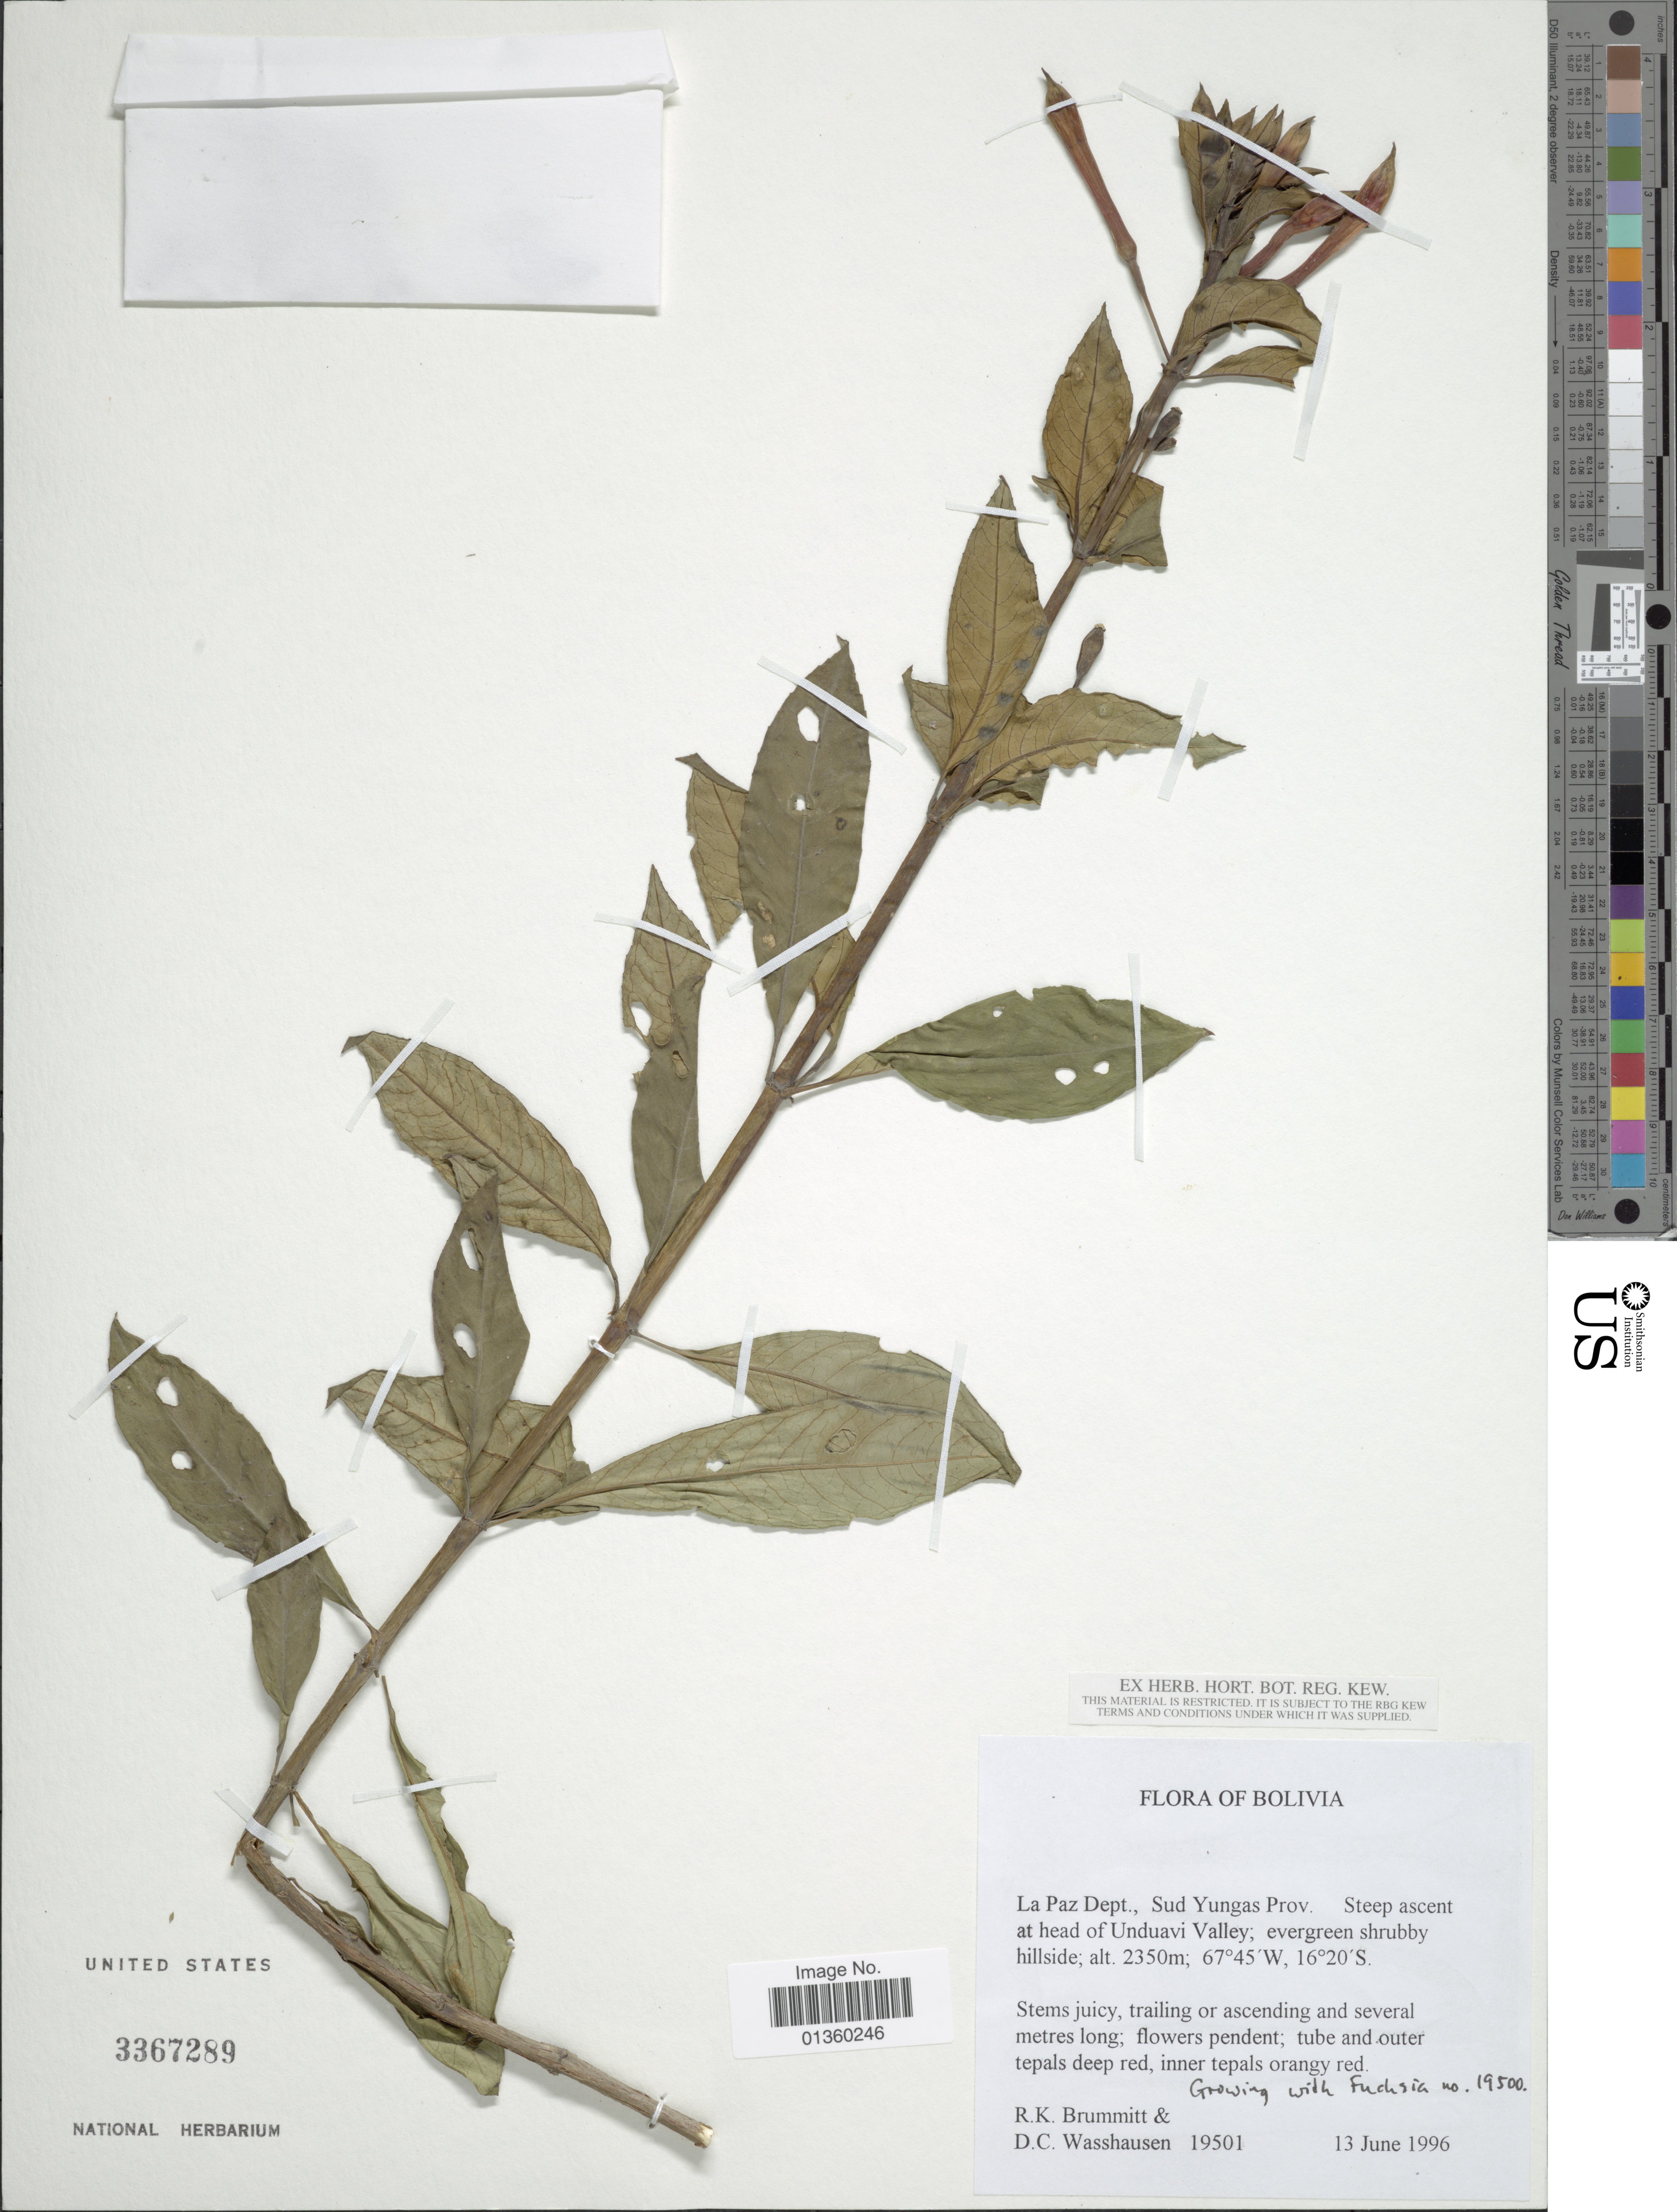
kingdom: Plantae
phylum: Tracheophyta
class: Magnoliopsida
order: Myrtales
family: Onagraceae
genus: Fuchsia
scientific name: Fuchsia denticulata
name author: Ruiz & Pav.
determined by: Berry, P. E., (WIS), University of Wisconsin - Madison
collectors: R. K. Brummitt & D. C. Wasshausen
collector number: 19501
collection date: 1996-06-13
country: Bolivia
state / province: La Paz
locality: Sud Yungas Prov. Steep ascent at head of Unduavi Valley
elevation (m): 2350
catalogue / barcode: US 3367289